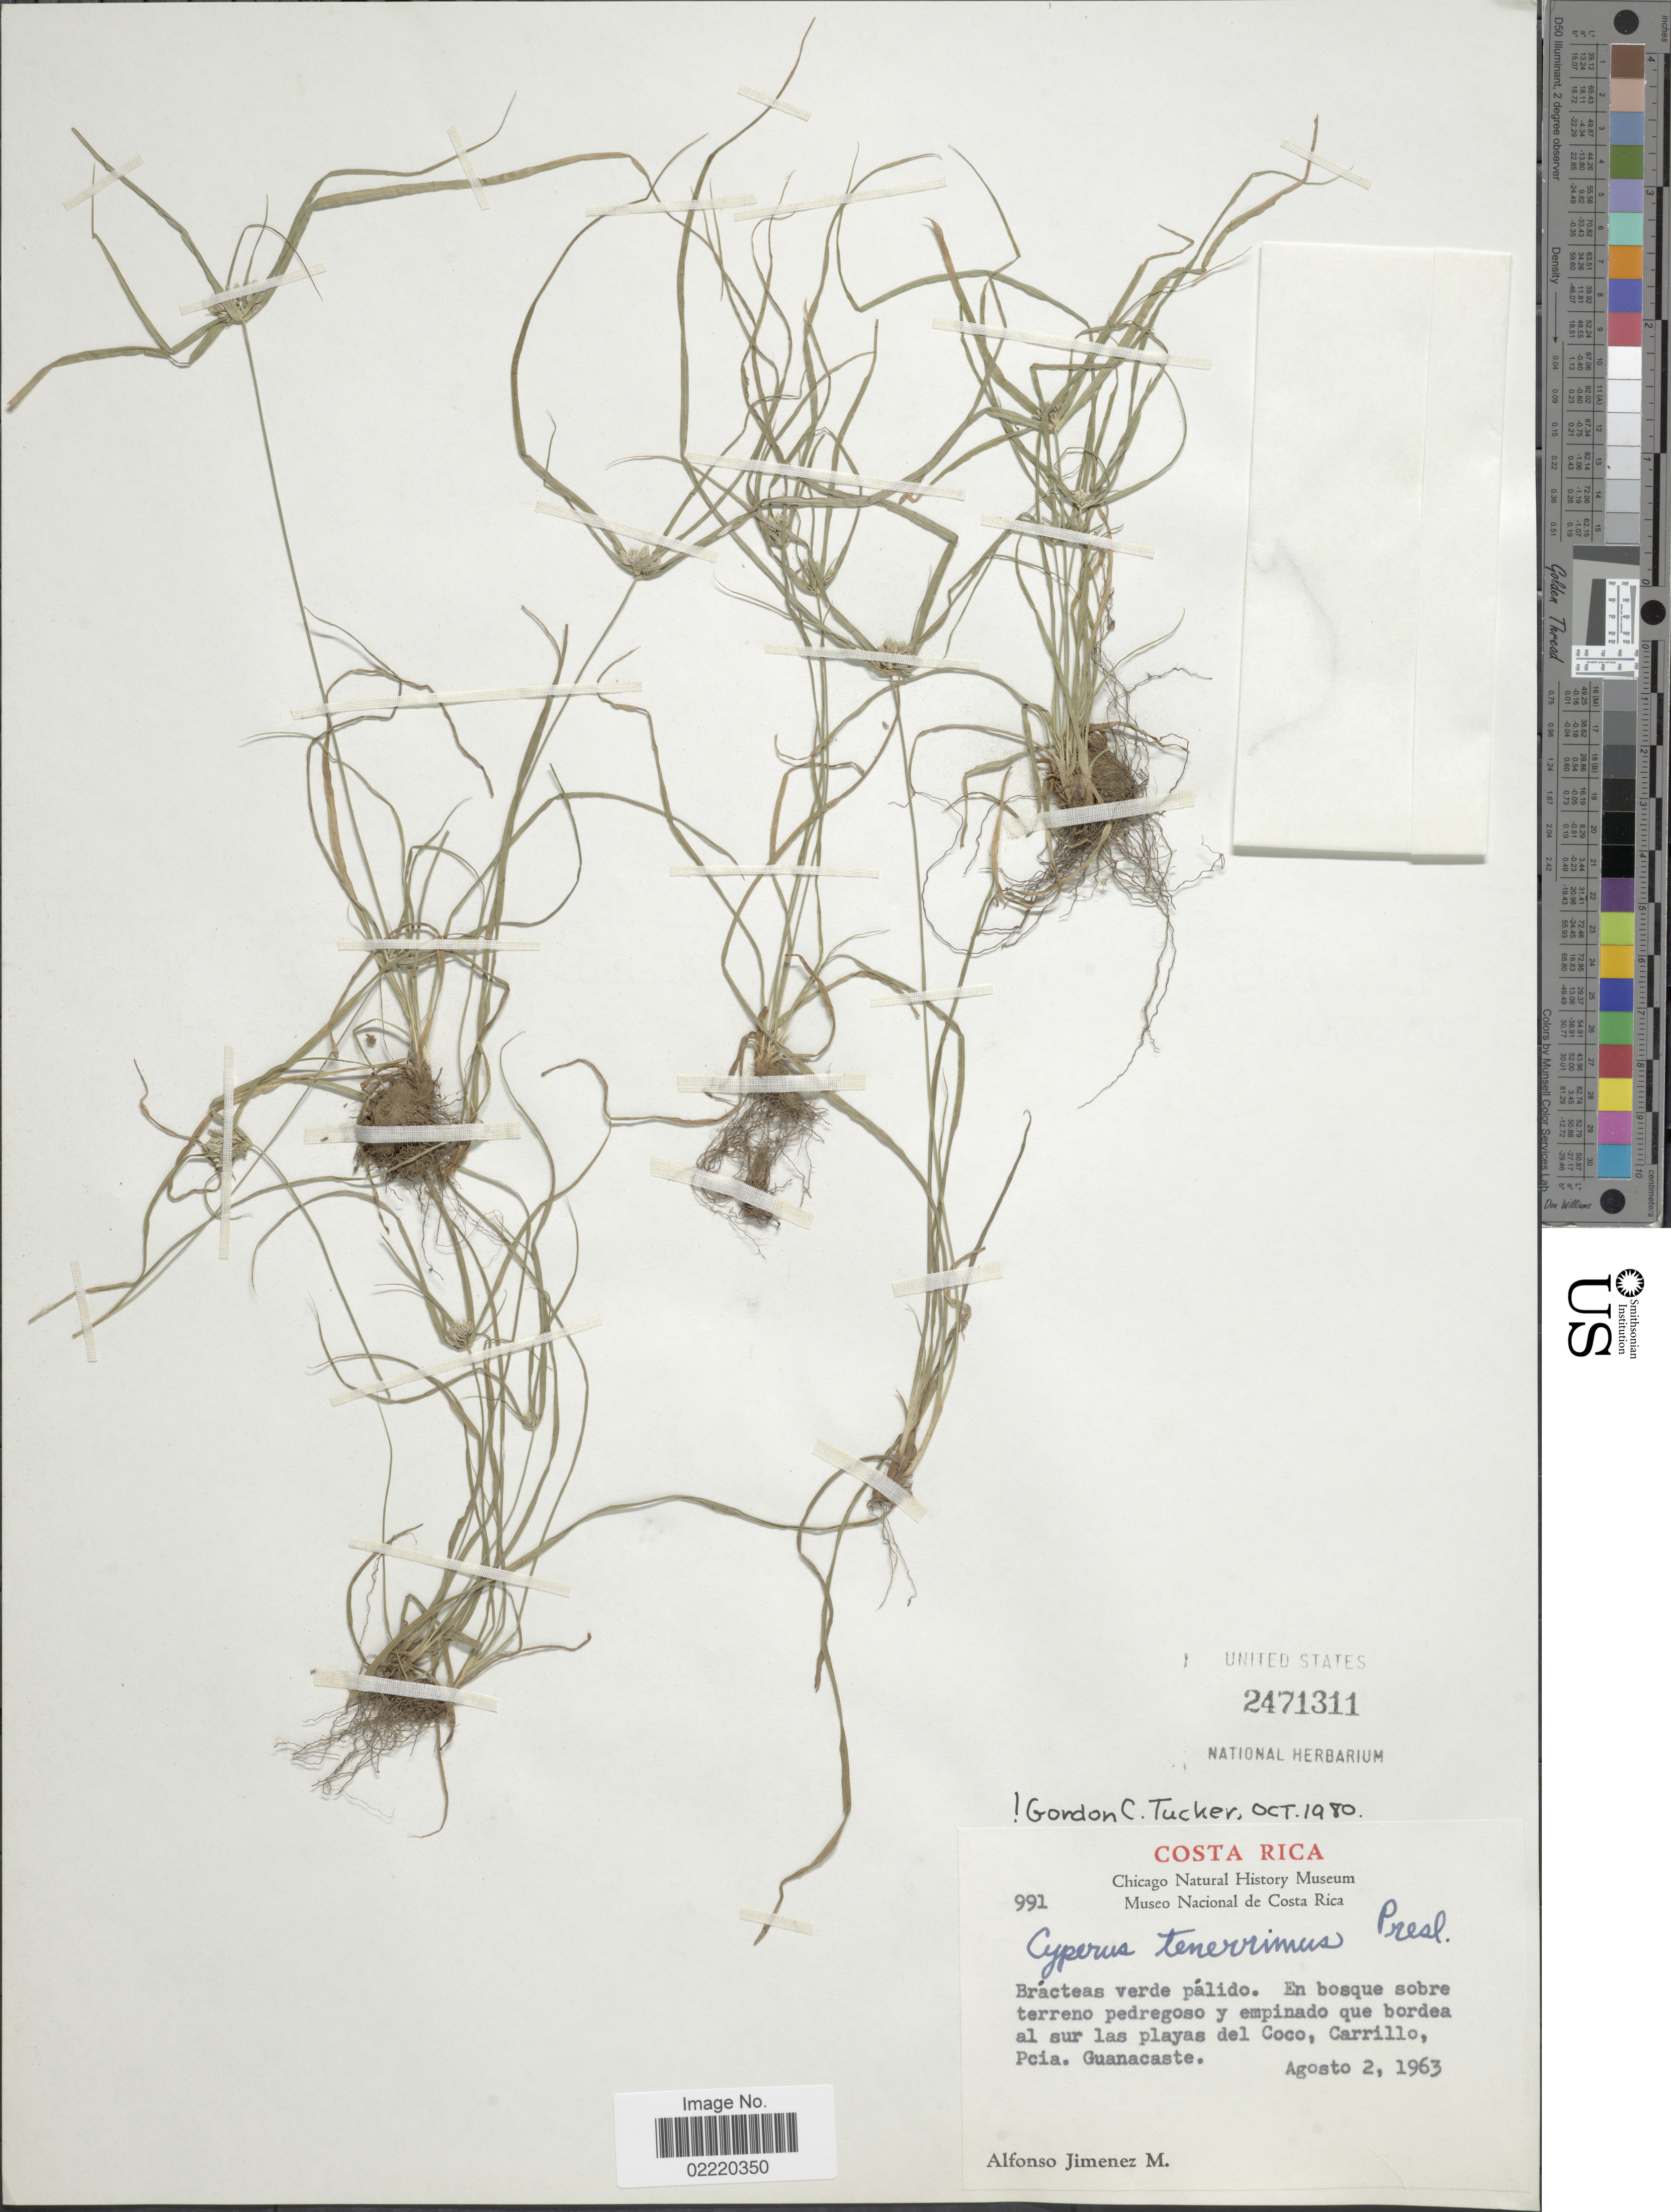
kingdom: Plantae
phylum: Tracheophyta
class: Liliopsida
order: Poales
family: Cyperaceae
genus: Cyperus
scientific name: Cyperus tenerrimus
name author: J. Presl & C. Presl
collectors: A. Jimenez M.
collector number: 991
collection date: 1963-08-02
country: Costa Rica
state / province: Guanacaste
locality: En bosque sobre terreno pedregoso y empinado que bordea al sur las playas del Coco, Carillo.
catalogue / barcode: US 2471311